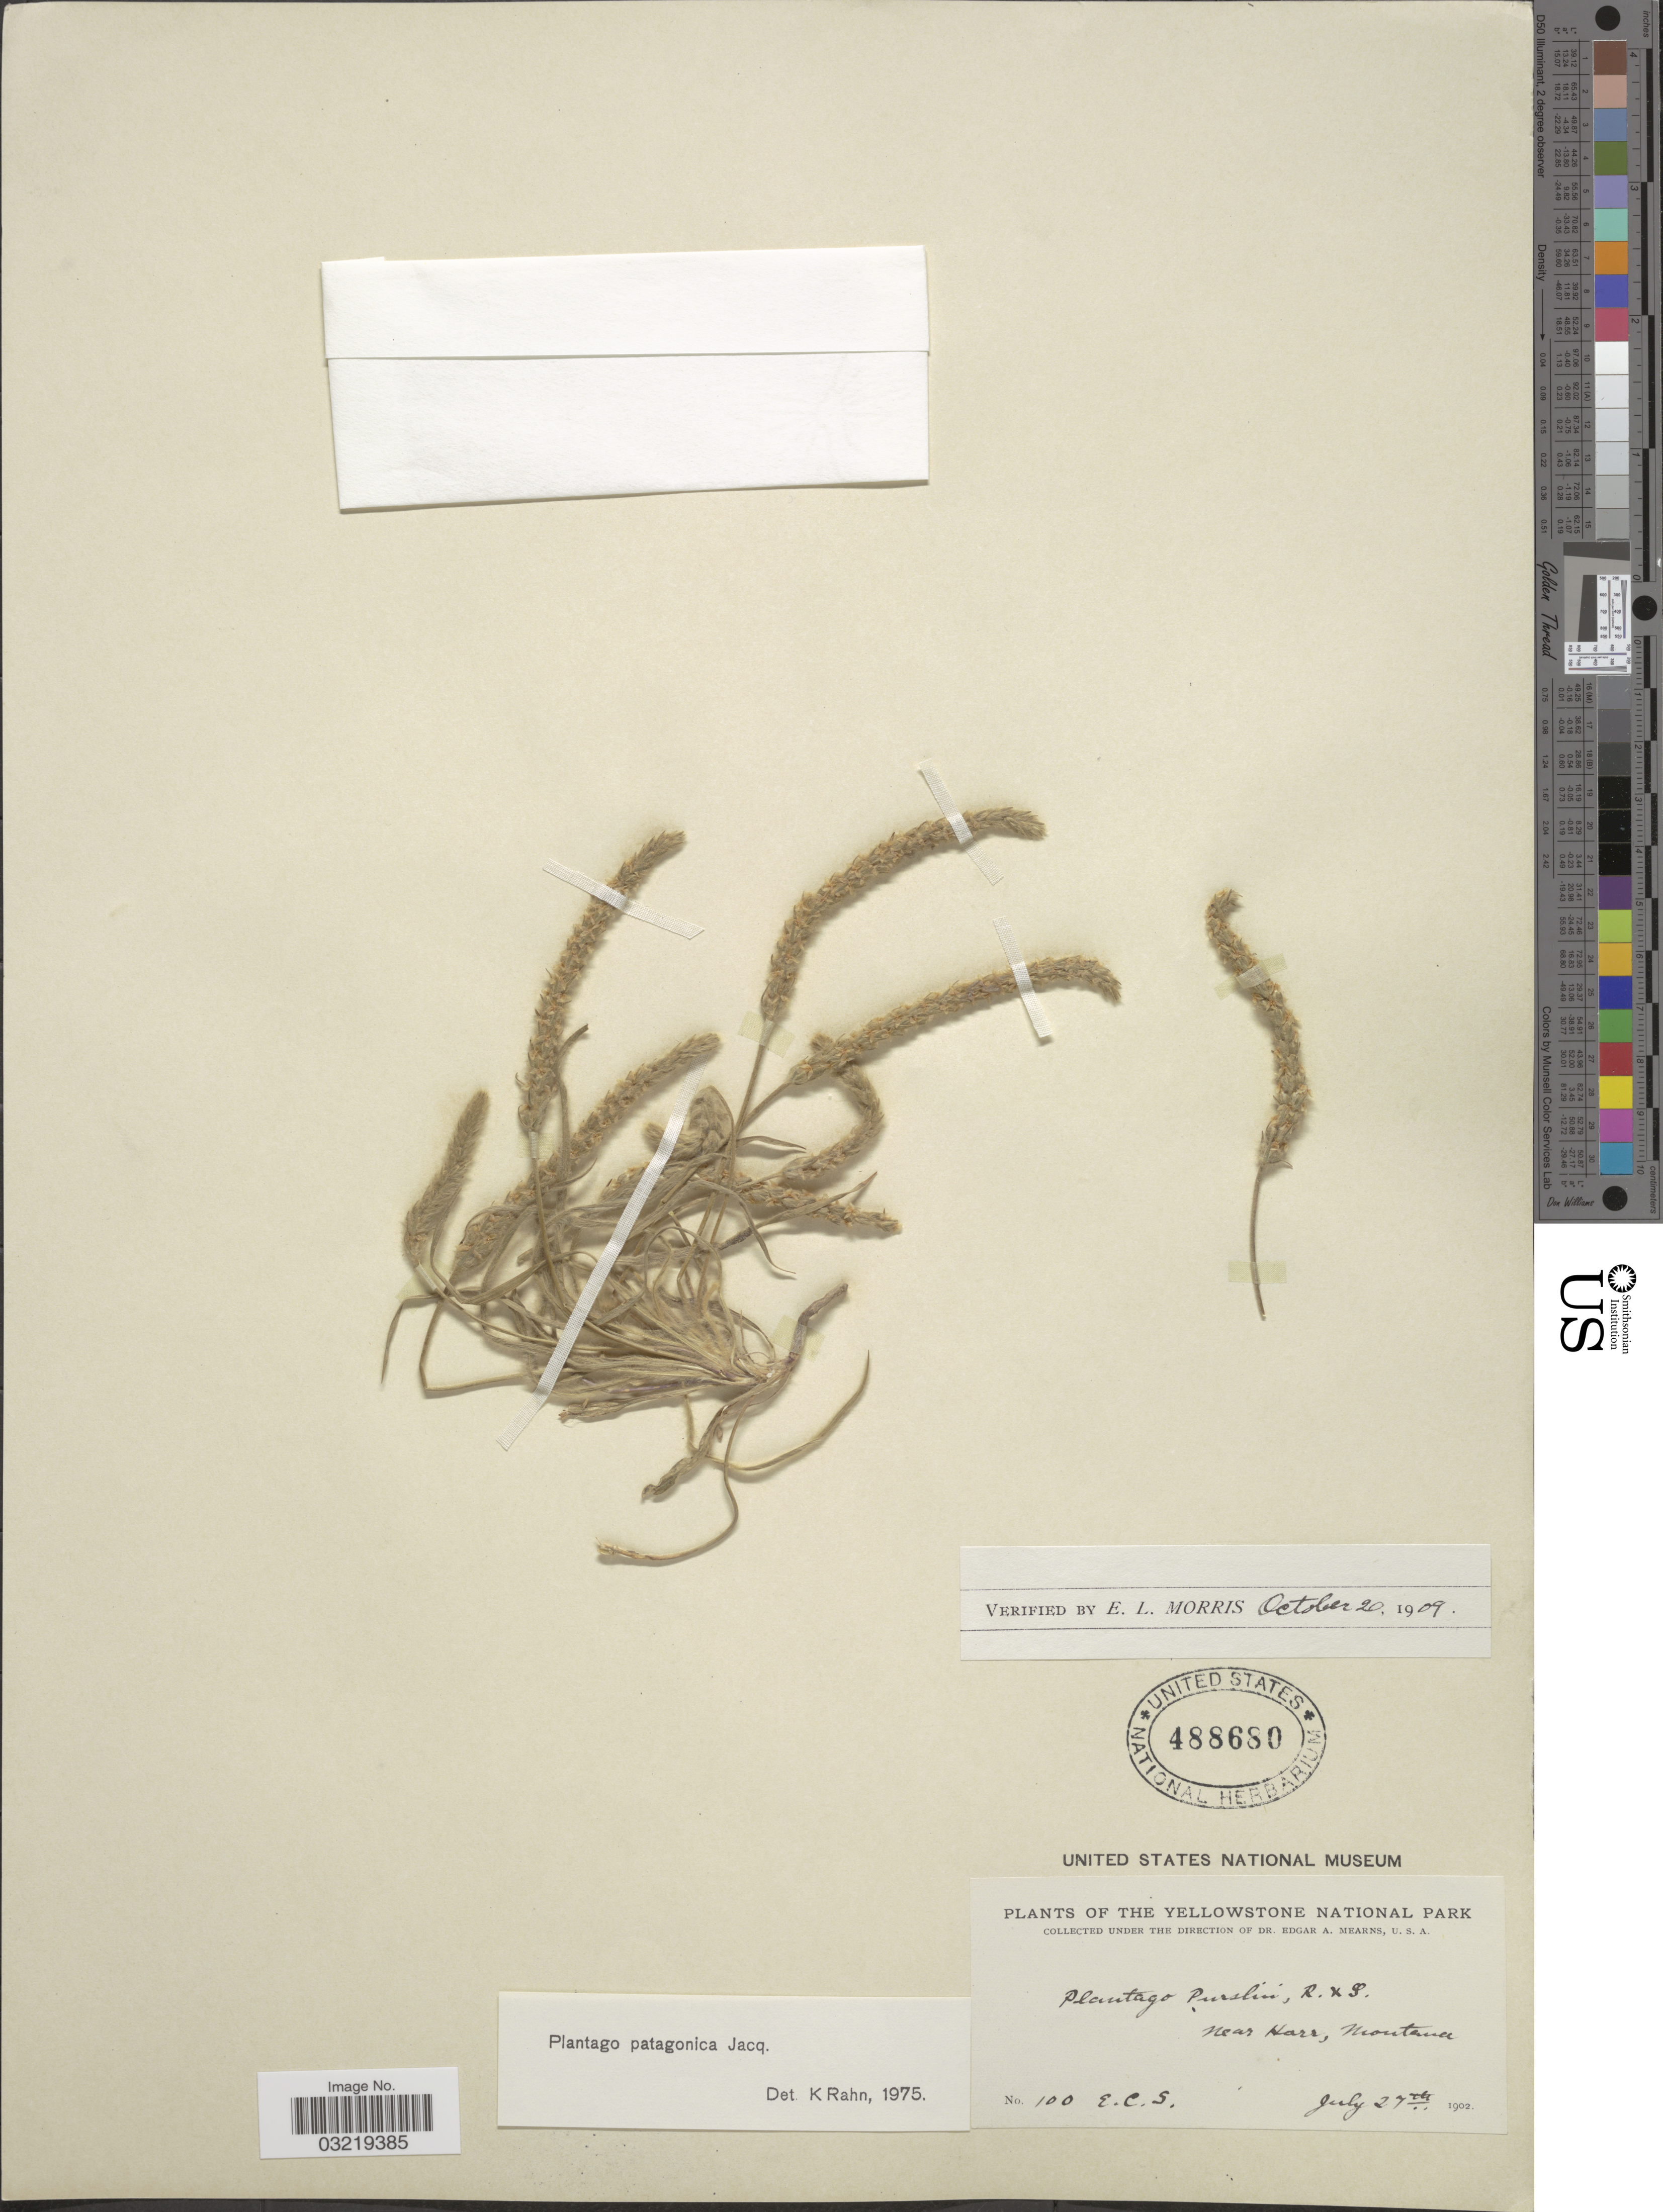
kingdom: Plantae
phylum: Tracheophyta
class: Magnoliopsida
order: Lamiales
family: Plantaginaceae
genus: Plantago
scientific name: Plantago patagonica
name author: Jacq.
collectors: E. C. Smith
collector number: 100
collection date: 1902-07-27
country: United States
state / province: Montana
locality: The Yellowstone National Park. Near Harr.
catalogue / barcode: US 488680